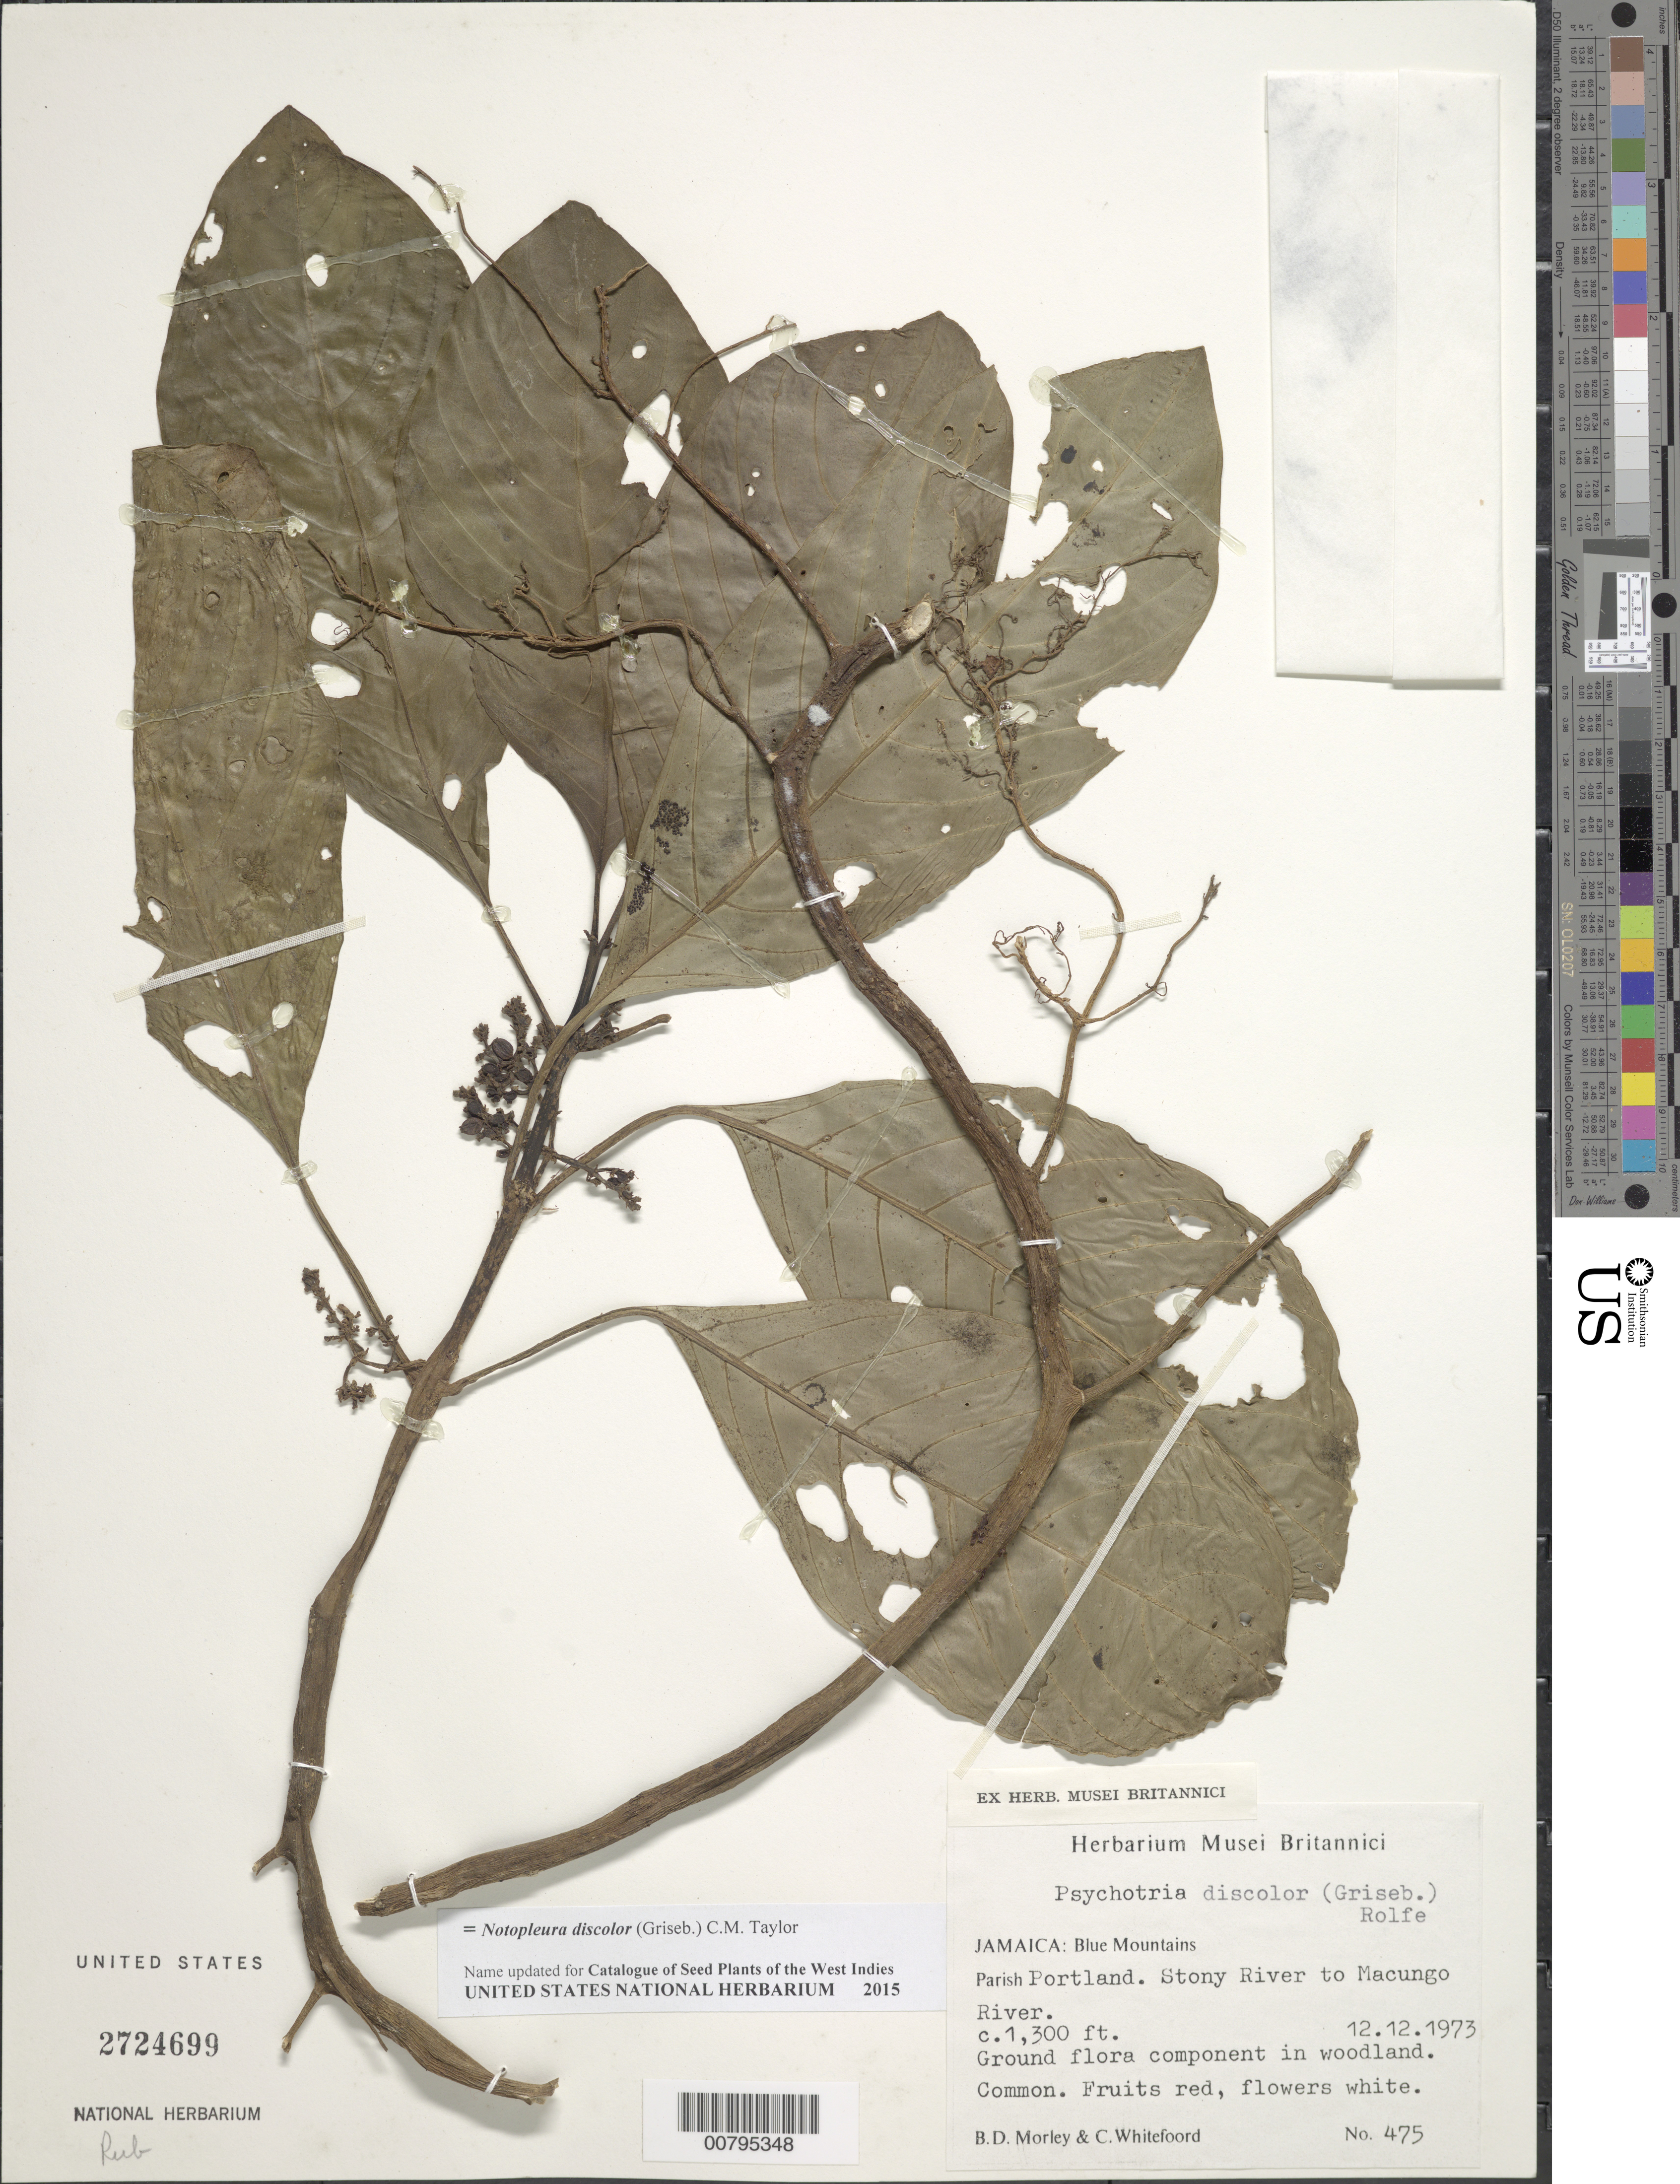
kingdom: Plantae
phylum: Tracheophyta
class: Magnoliopsida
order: Gentianales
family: Rubiaceae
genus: Notopleura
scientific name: Notopleura discolor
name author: (Griseb.) C.M. Taylor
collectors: B. D. Morley & C. Whitefoord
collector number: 475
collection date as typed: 12 Dec 1973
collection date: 1973-12-12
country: Jamaica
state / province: Portland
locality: Blue Mountains. Stony River to Macungo River.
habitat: Ground flora component in woodland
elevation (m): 396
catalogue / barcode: US 2724699